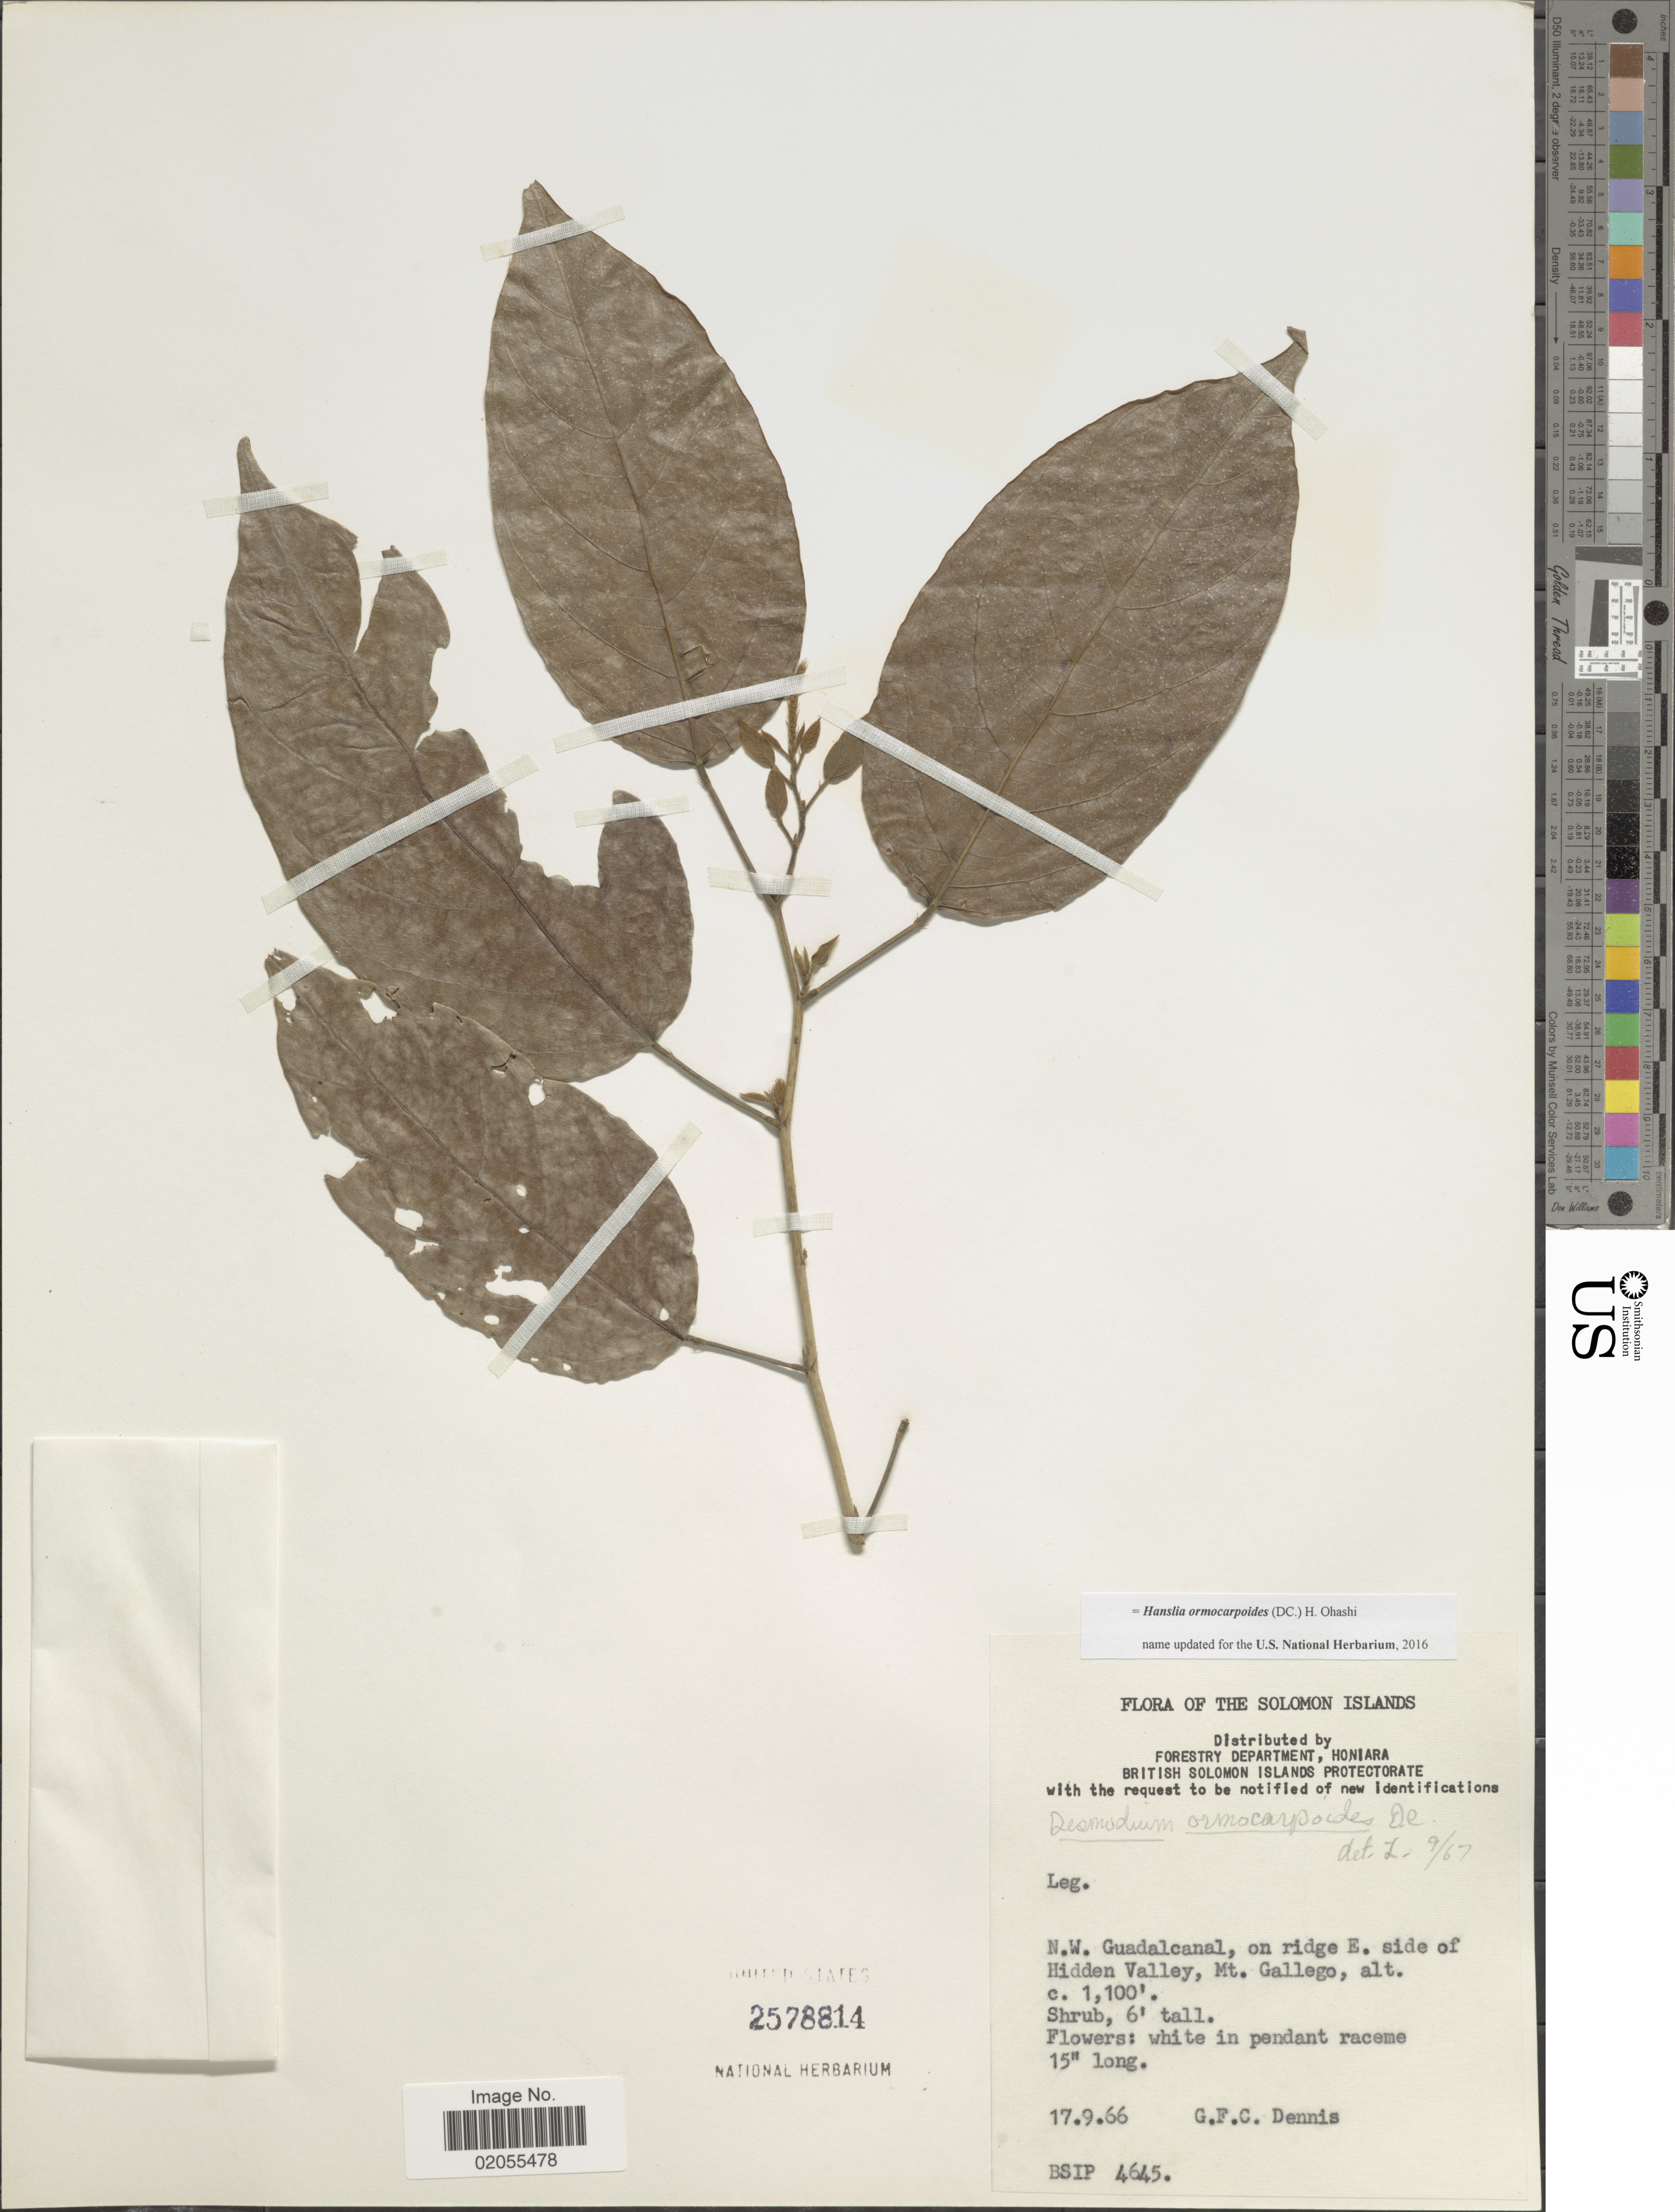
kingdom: Plantae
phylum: Tracheophyta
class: Magnoliopsida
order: Fabales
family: Fabaceae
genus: Hanslia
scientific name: Hanslia ormocarpoides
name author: (DC.) H. Ohashi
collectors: G. Dennis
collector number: BSIP 4645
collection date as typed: Transcribed d/m/y: 17/9/66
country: Solomon Islands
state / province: Solomon Islands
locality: N.W. Guadalcanal, on ridge E, side of Hidden Valley, Mt. Gallego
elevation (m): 335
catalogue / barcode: US 2578814